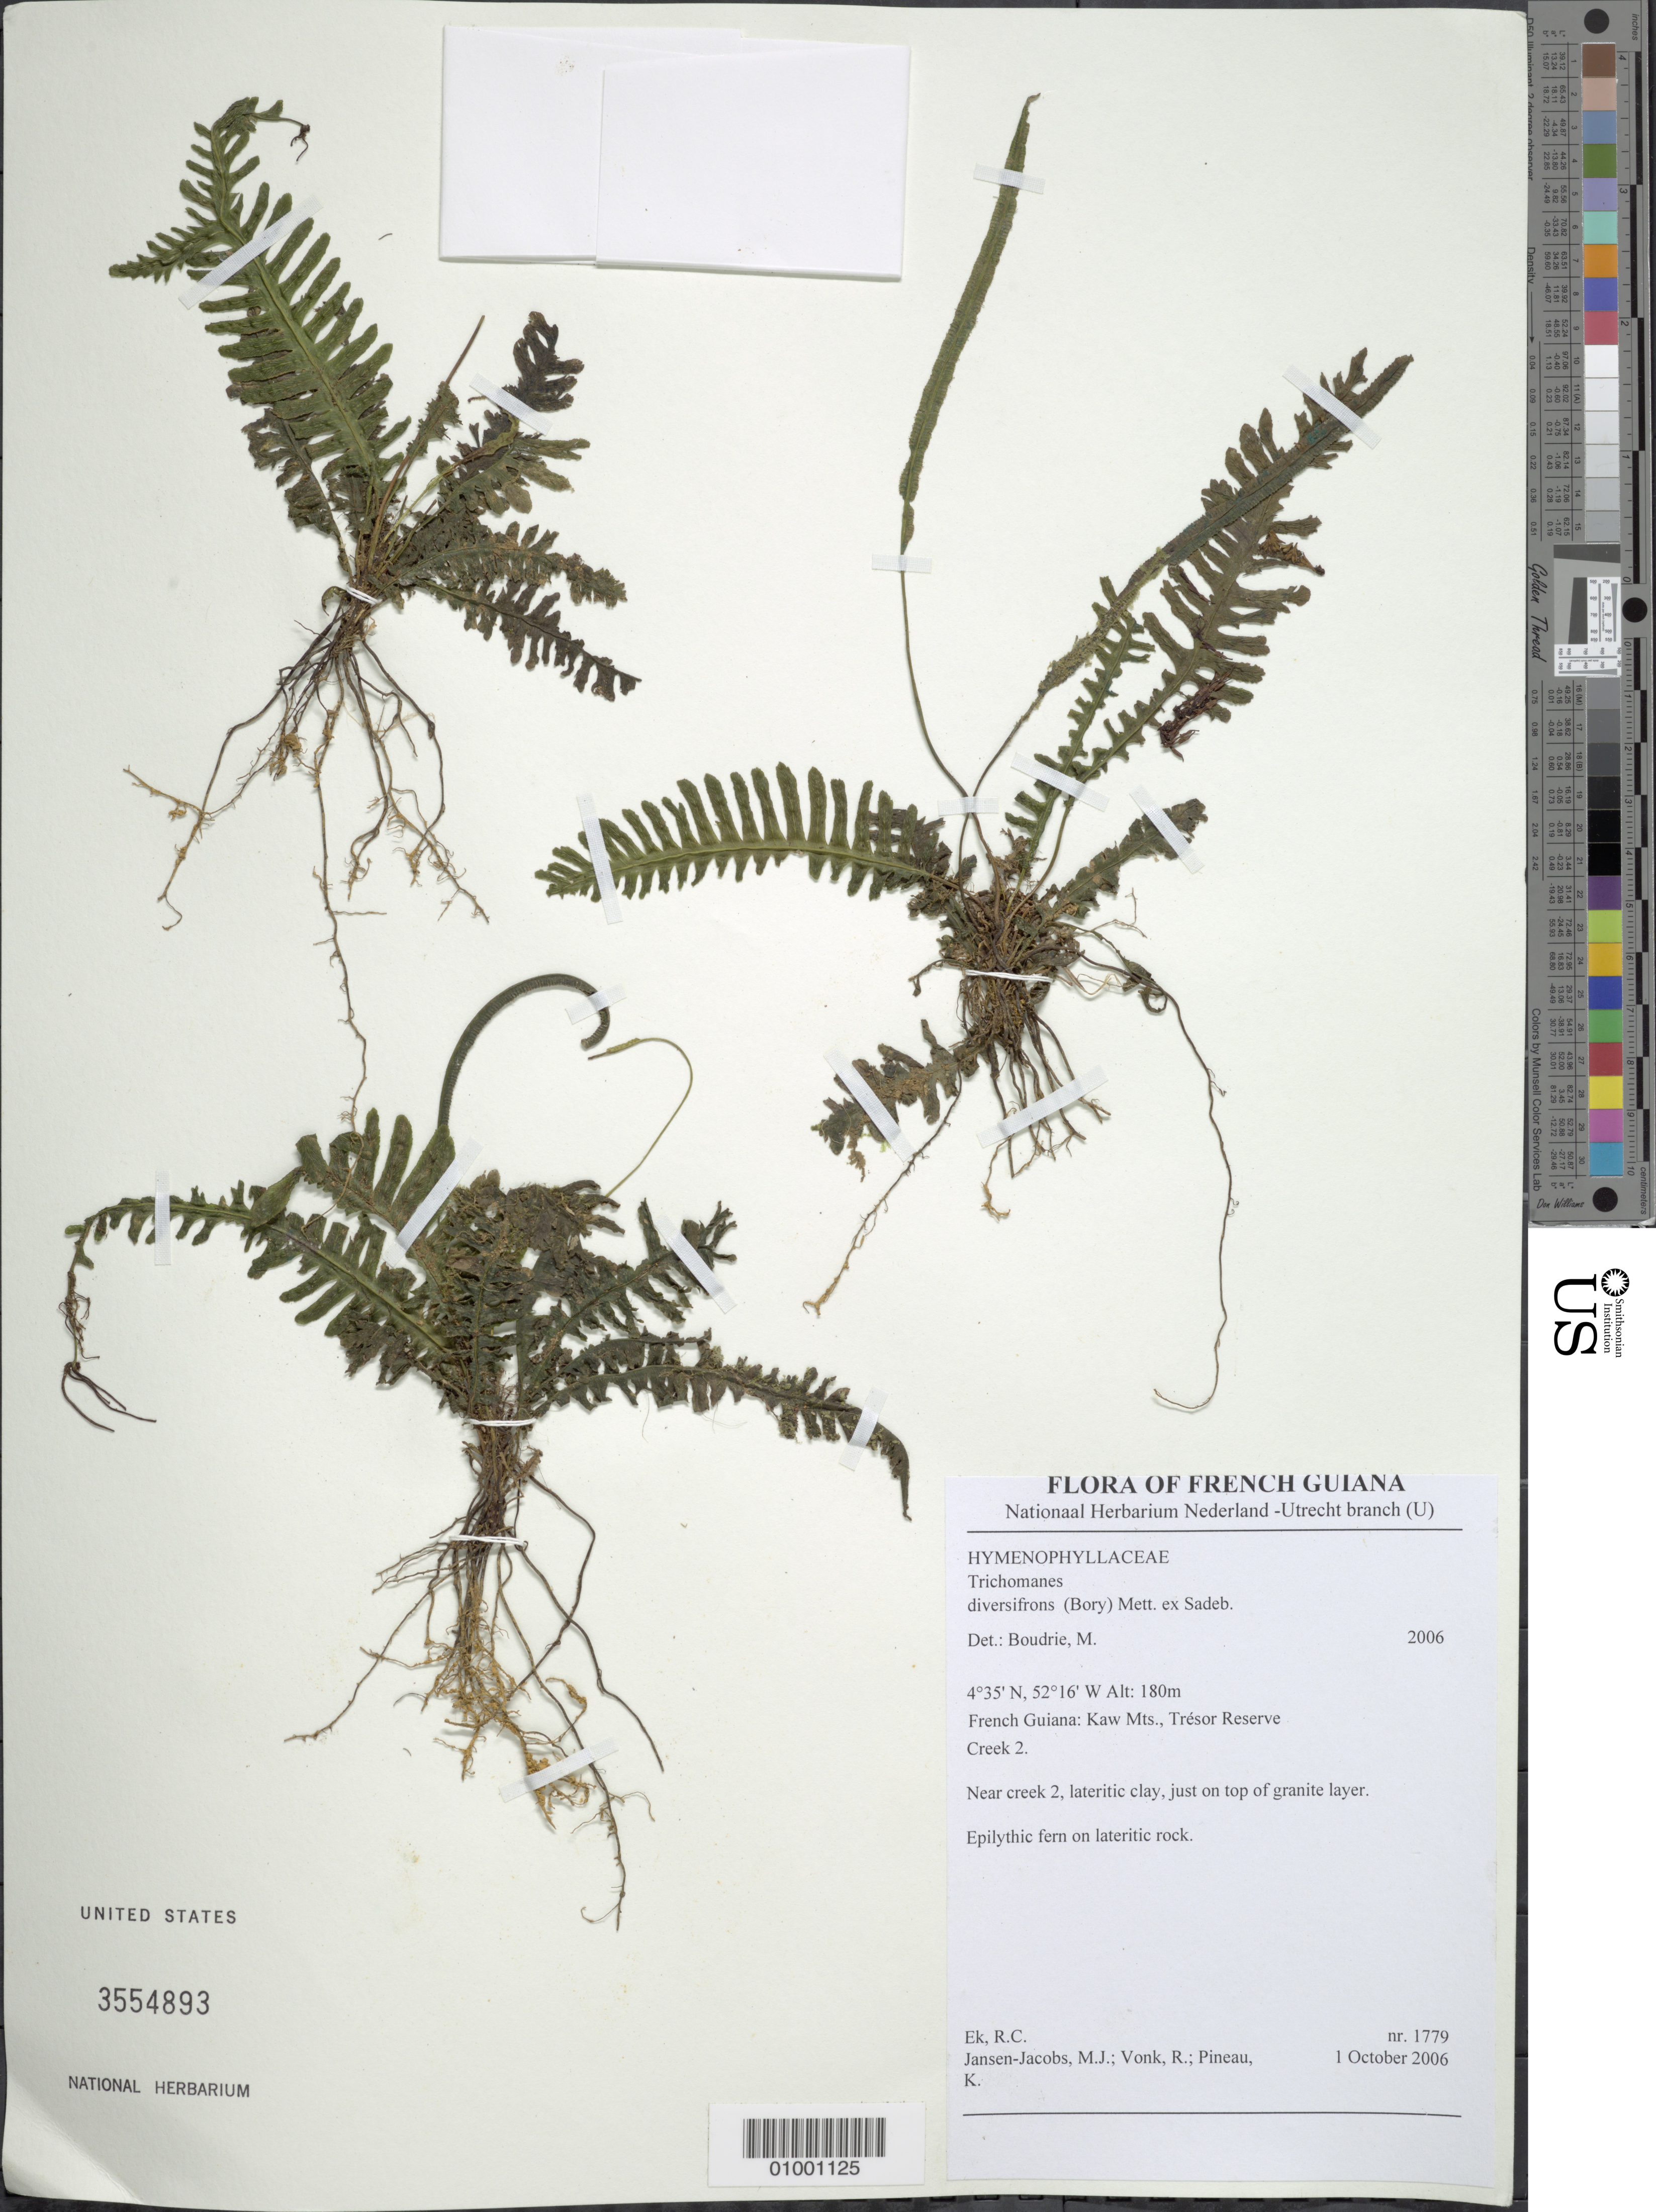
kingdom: Plantae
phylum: Tracheophyta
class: Polypodiopsida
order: Hymenophyllales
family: Hymenophyllaceae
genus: Trichomanes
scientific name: Trichomanes diversifrons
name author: (Bory) Mett. ex Sadeb.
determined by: Boudrie, M.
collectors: R. C. Ek, M. J. Jansen-Jacobs, R. Vonk & K. Pineau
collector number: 1779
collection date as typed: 1-Oct-06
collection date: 2006-10-01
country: French Guiana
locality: Kaw Mts., Trésor Reserve, Creek 2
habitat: Near creek, lateritic clay, just on top of granite layer. Lateritic rock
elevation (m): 180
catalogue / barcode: US 3554893